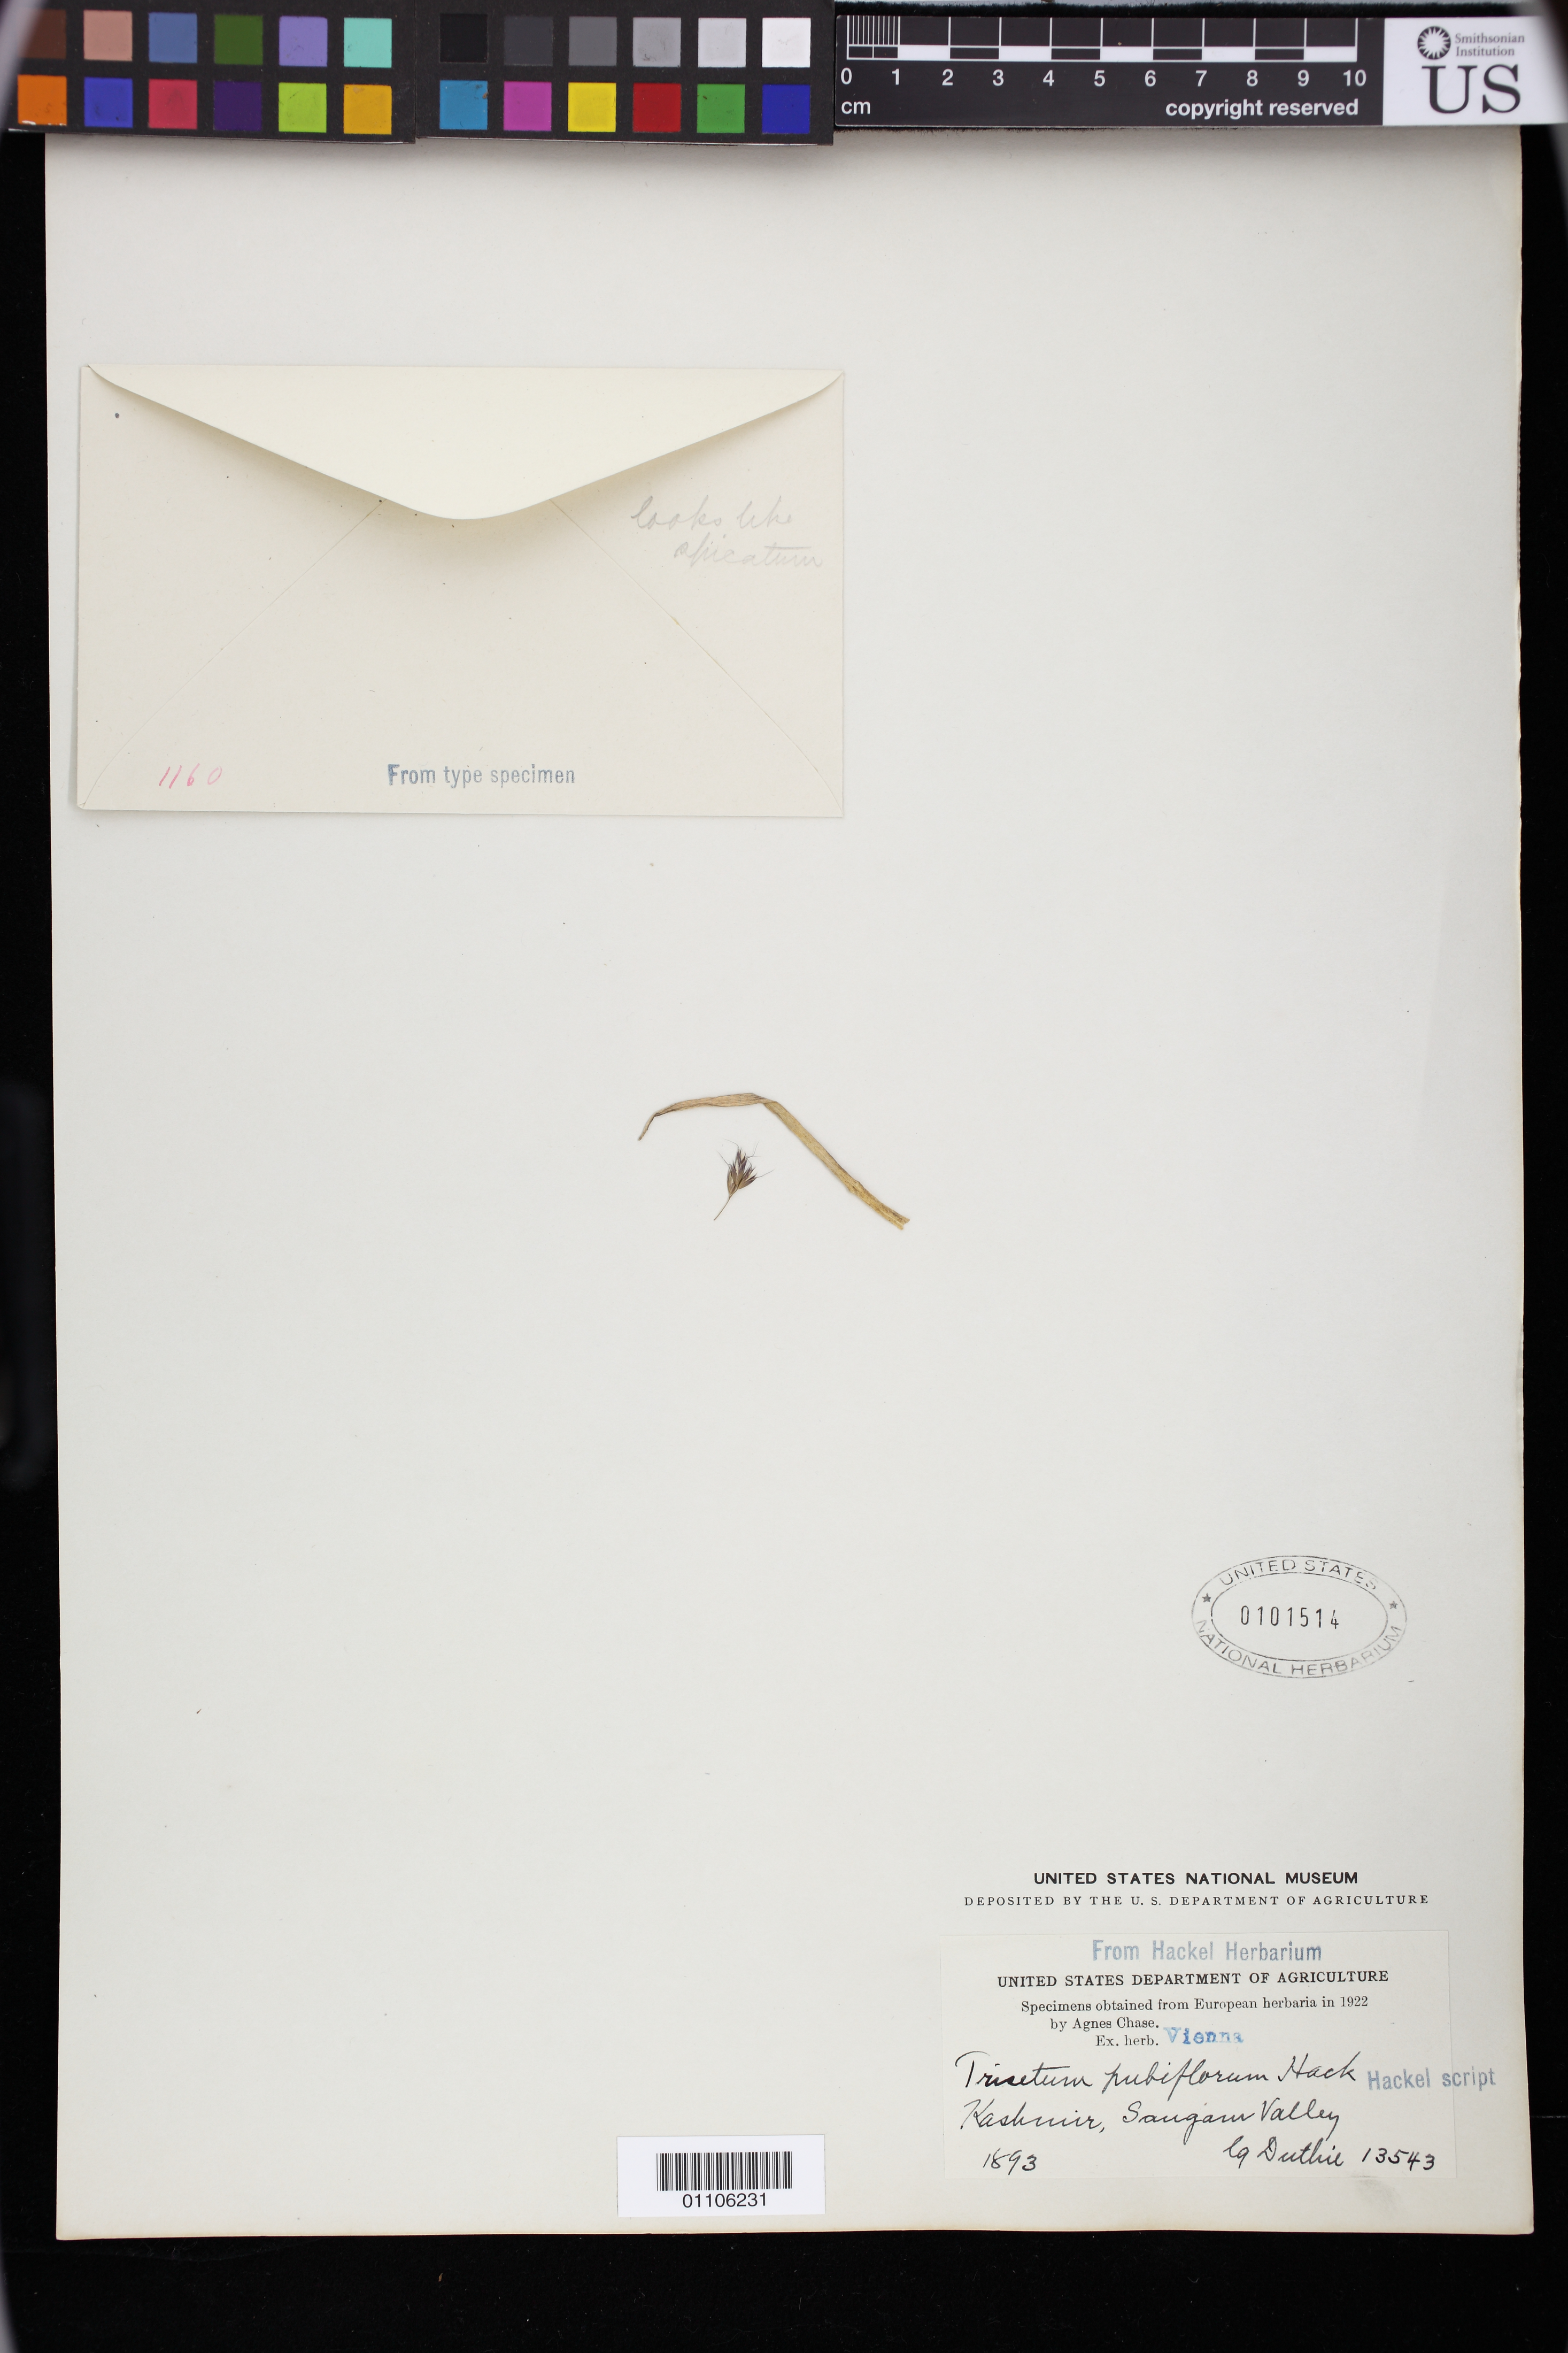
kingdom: Plantae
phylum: Tracheophyta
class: Liliopsida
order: Poales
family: Poaceae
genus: Trisetum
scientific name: Trisetum pubiflorum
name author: Hack.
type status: Isotype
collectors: J. F. Duthie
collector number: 13543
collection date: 1893-08-12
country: India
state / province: Ladakh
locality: Kashmir, Sangam Valley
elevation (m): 3962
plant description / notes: Fragmentary material of type specimen ex herb. Hackel (Vienna)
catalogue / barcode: US 101514